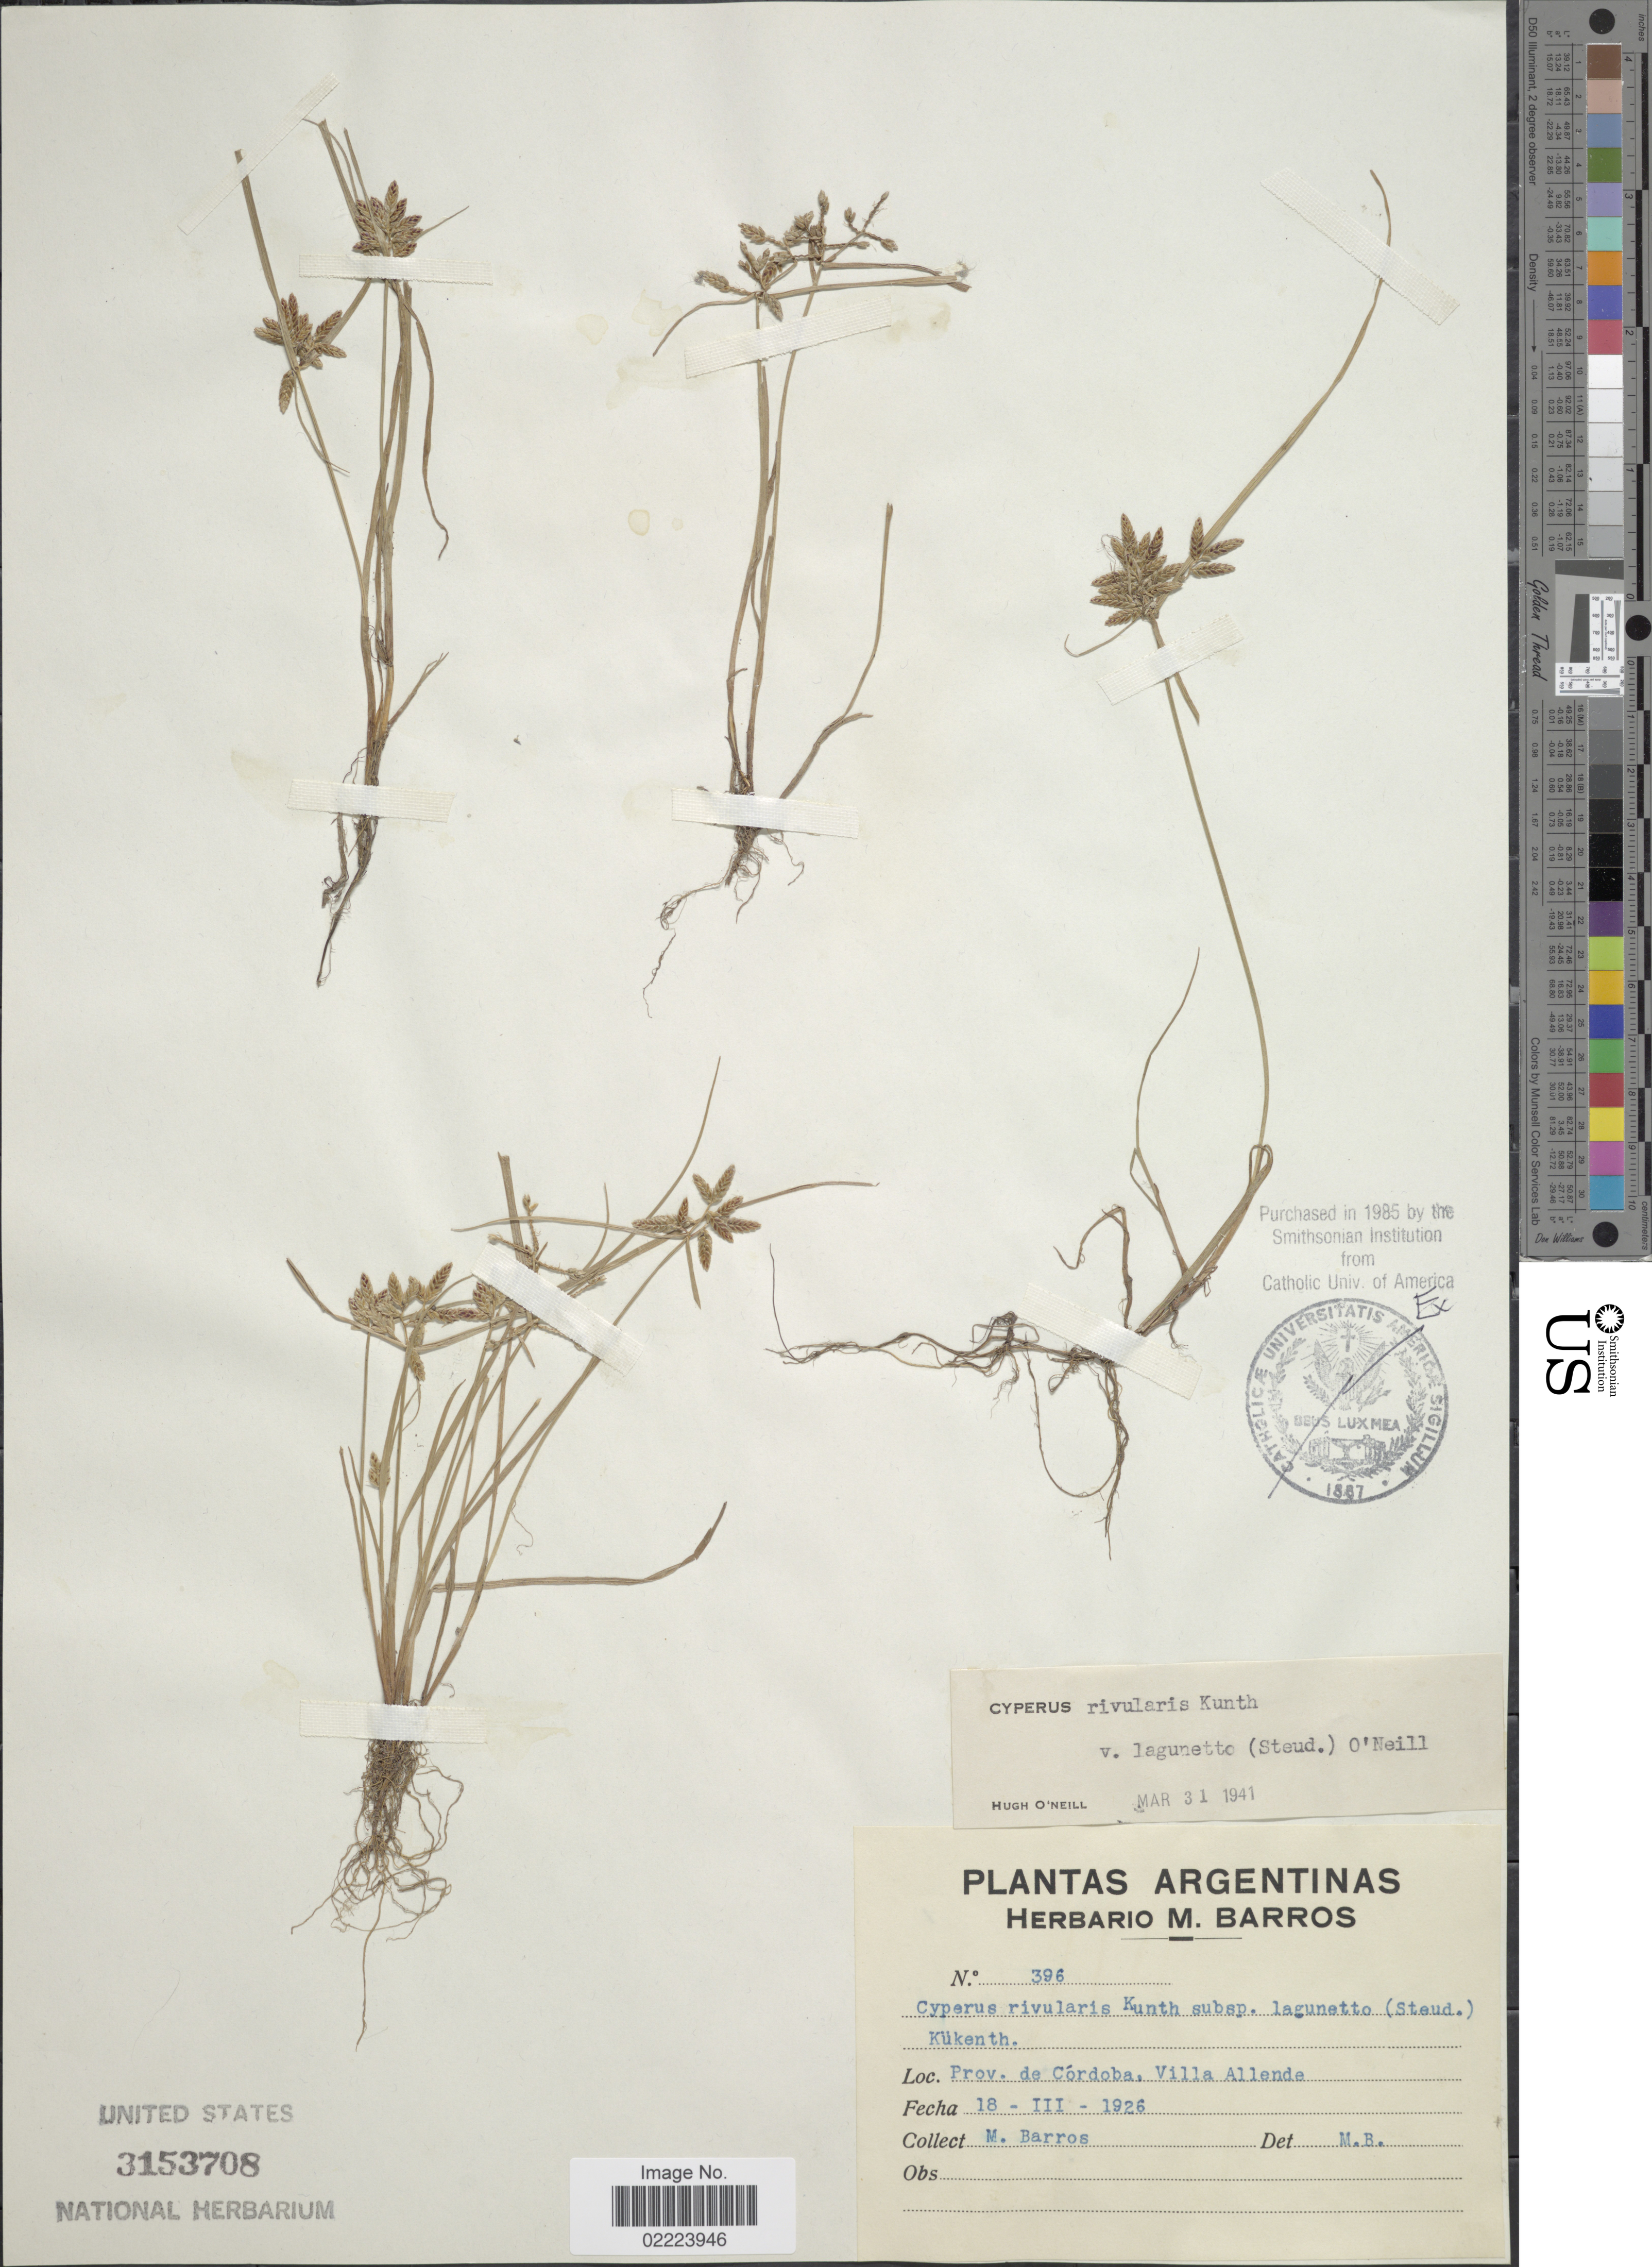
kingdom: Plantae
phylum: Tracheophyta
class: Liliopsida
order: Poales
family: Cyperaceae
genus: Cyperus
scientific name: Cyperus bipartitus Torr.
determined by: Strong, Mark T., (BOT), Smithsonian Institution - National Museum of Natural History (UNITED STATES)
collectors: M. Barros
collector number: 396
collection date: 1926-03-18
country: Argentina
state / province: Cordoba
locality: Prov. de Cordoba, Villa Allende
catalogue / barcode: US 3153708